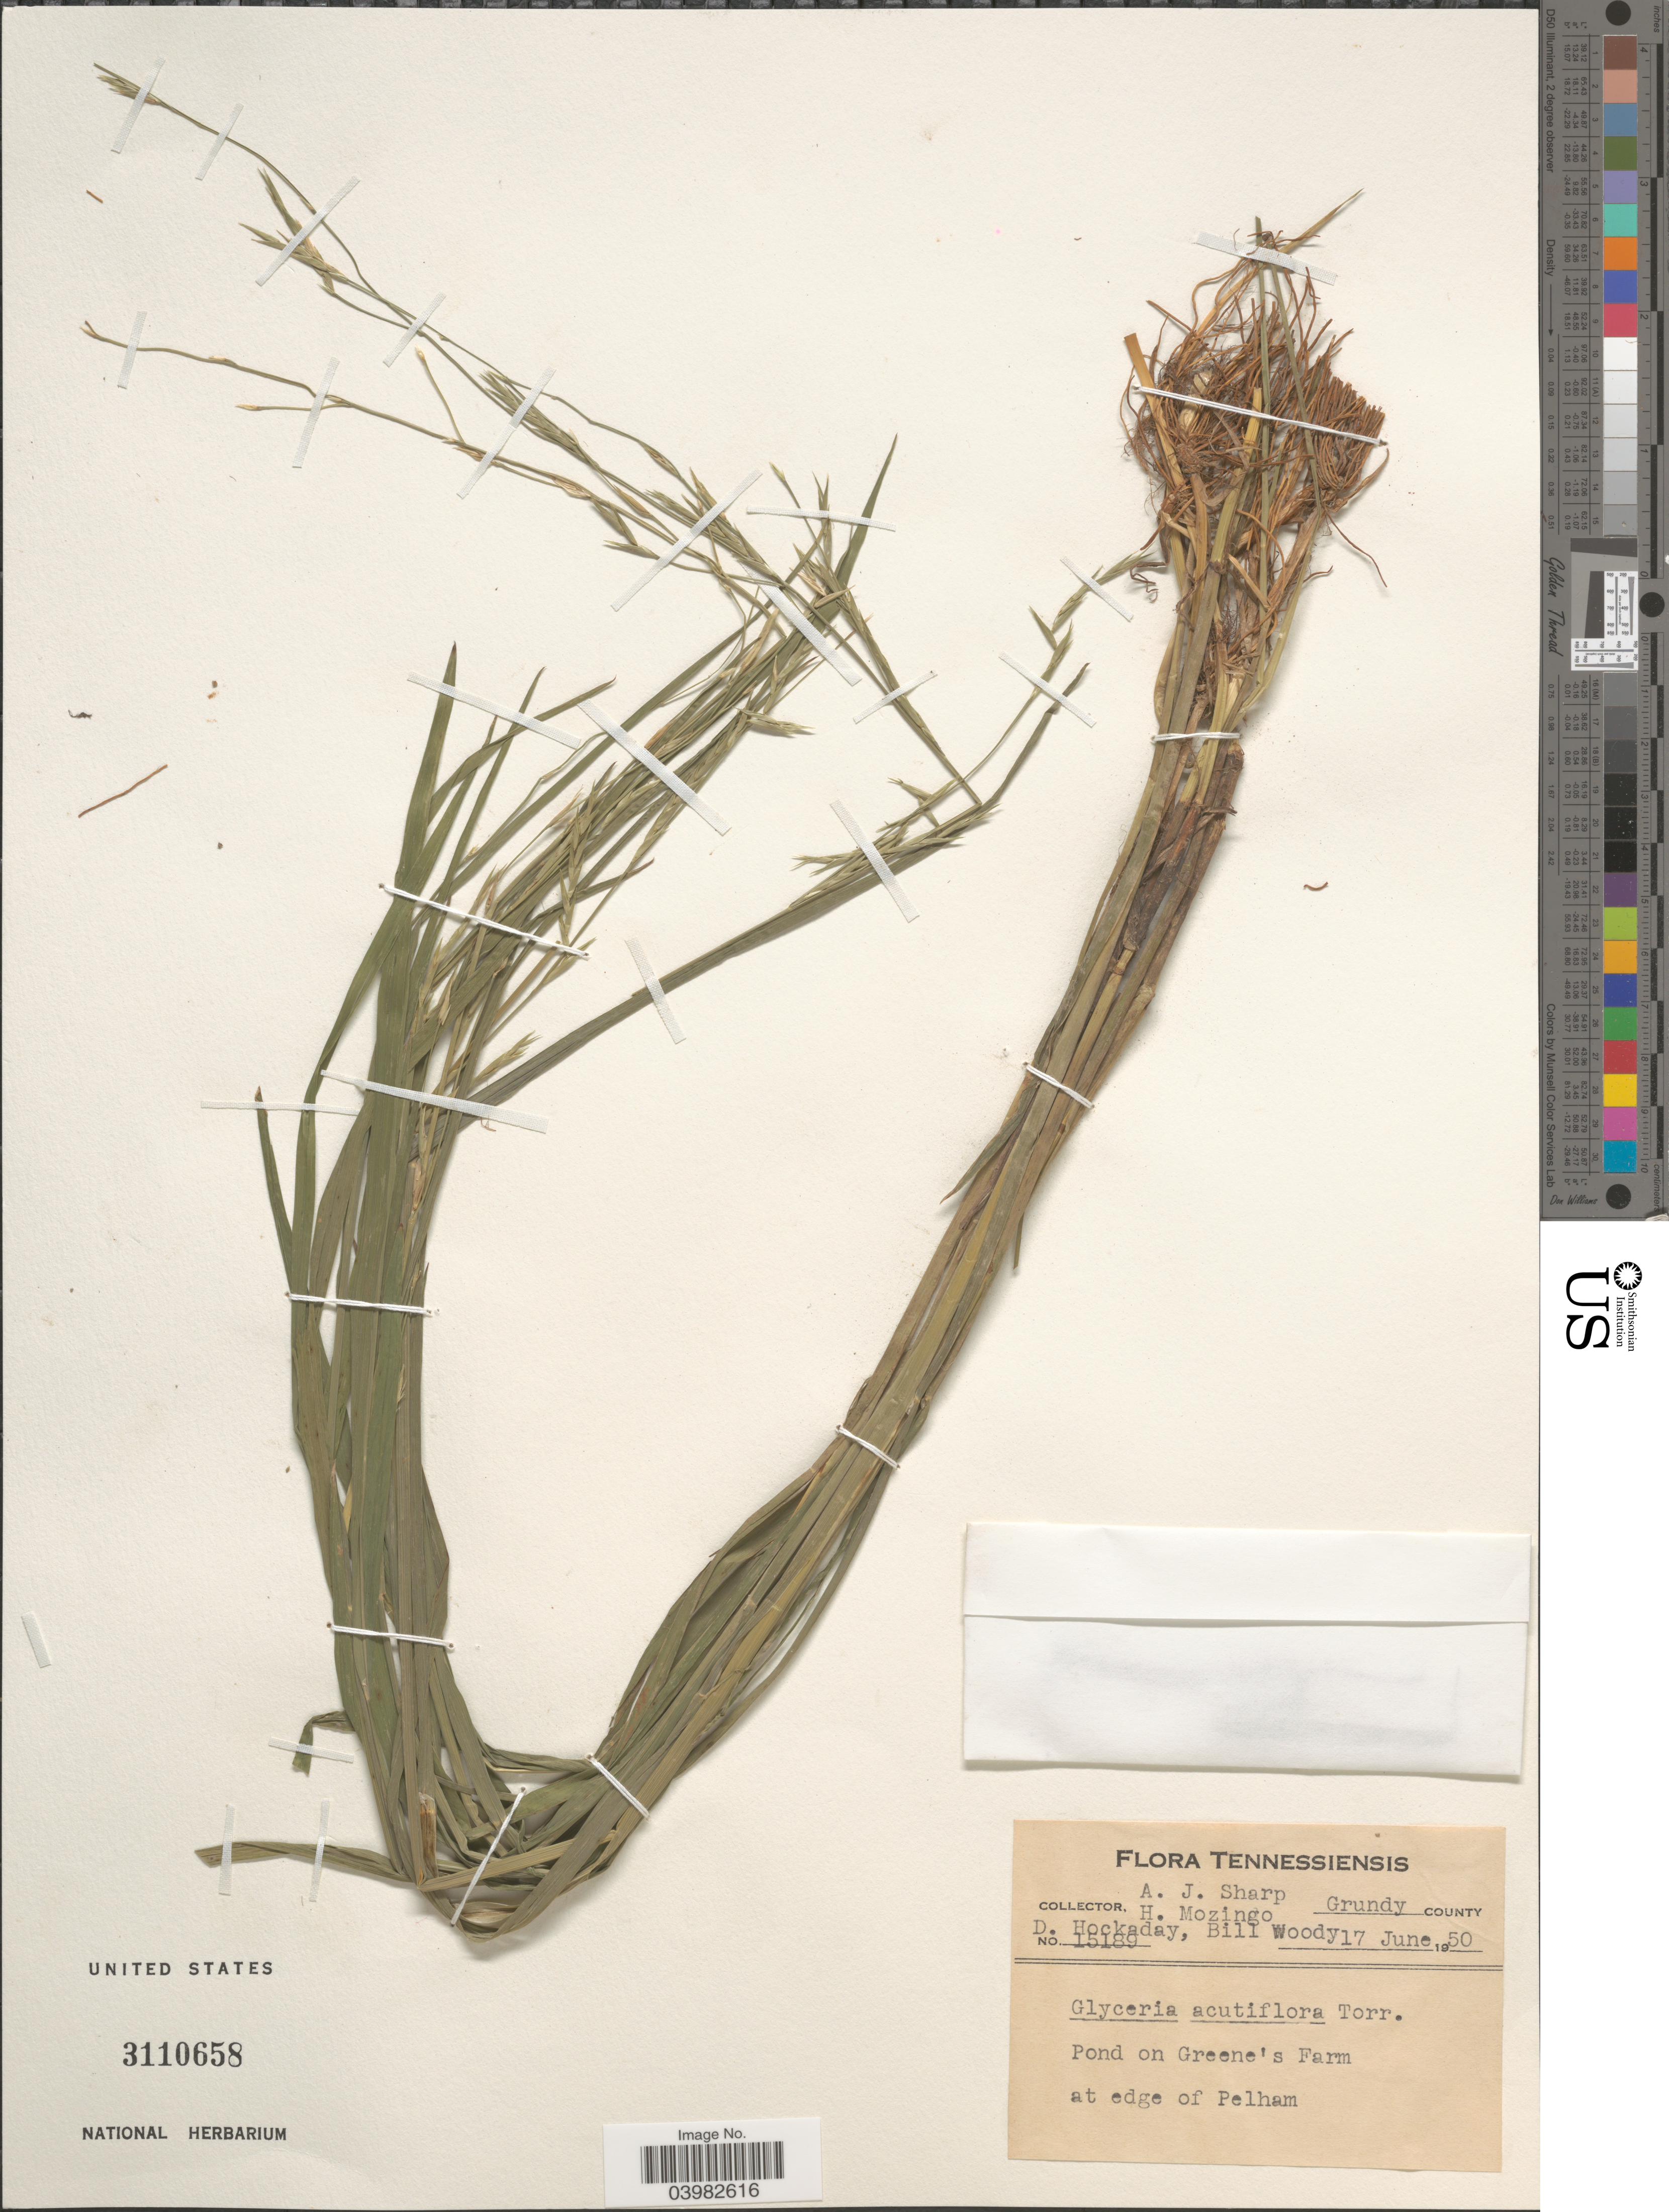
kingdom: Plantae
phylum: Tracheophyta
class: Liliopsida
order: Poales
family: Poaceae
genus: Glyceria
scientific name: Glyceria acutiflora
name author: Torr.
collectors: A. J. Sharp, H. Mozingo, D. Hockaday & B. Woody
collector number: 15189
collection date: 1950-06-17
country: United States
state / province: Tennessee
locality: Grundy County. Pond on Greene's Farm at edge of Pelham.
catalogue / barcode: US 3110658